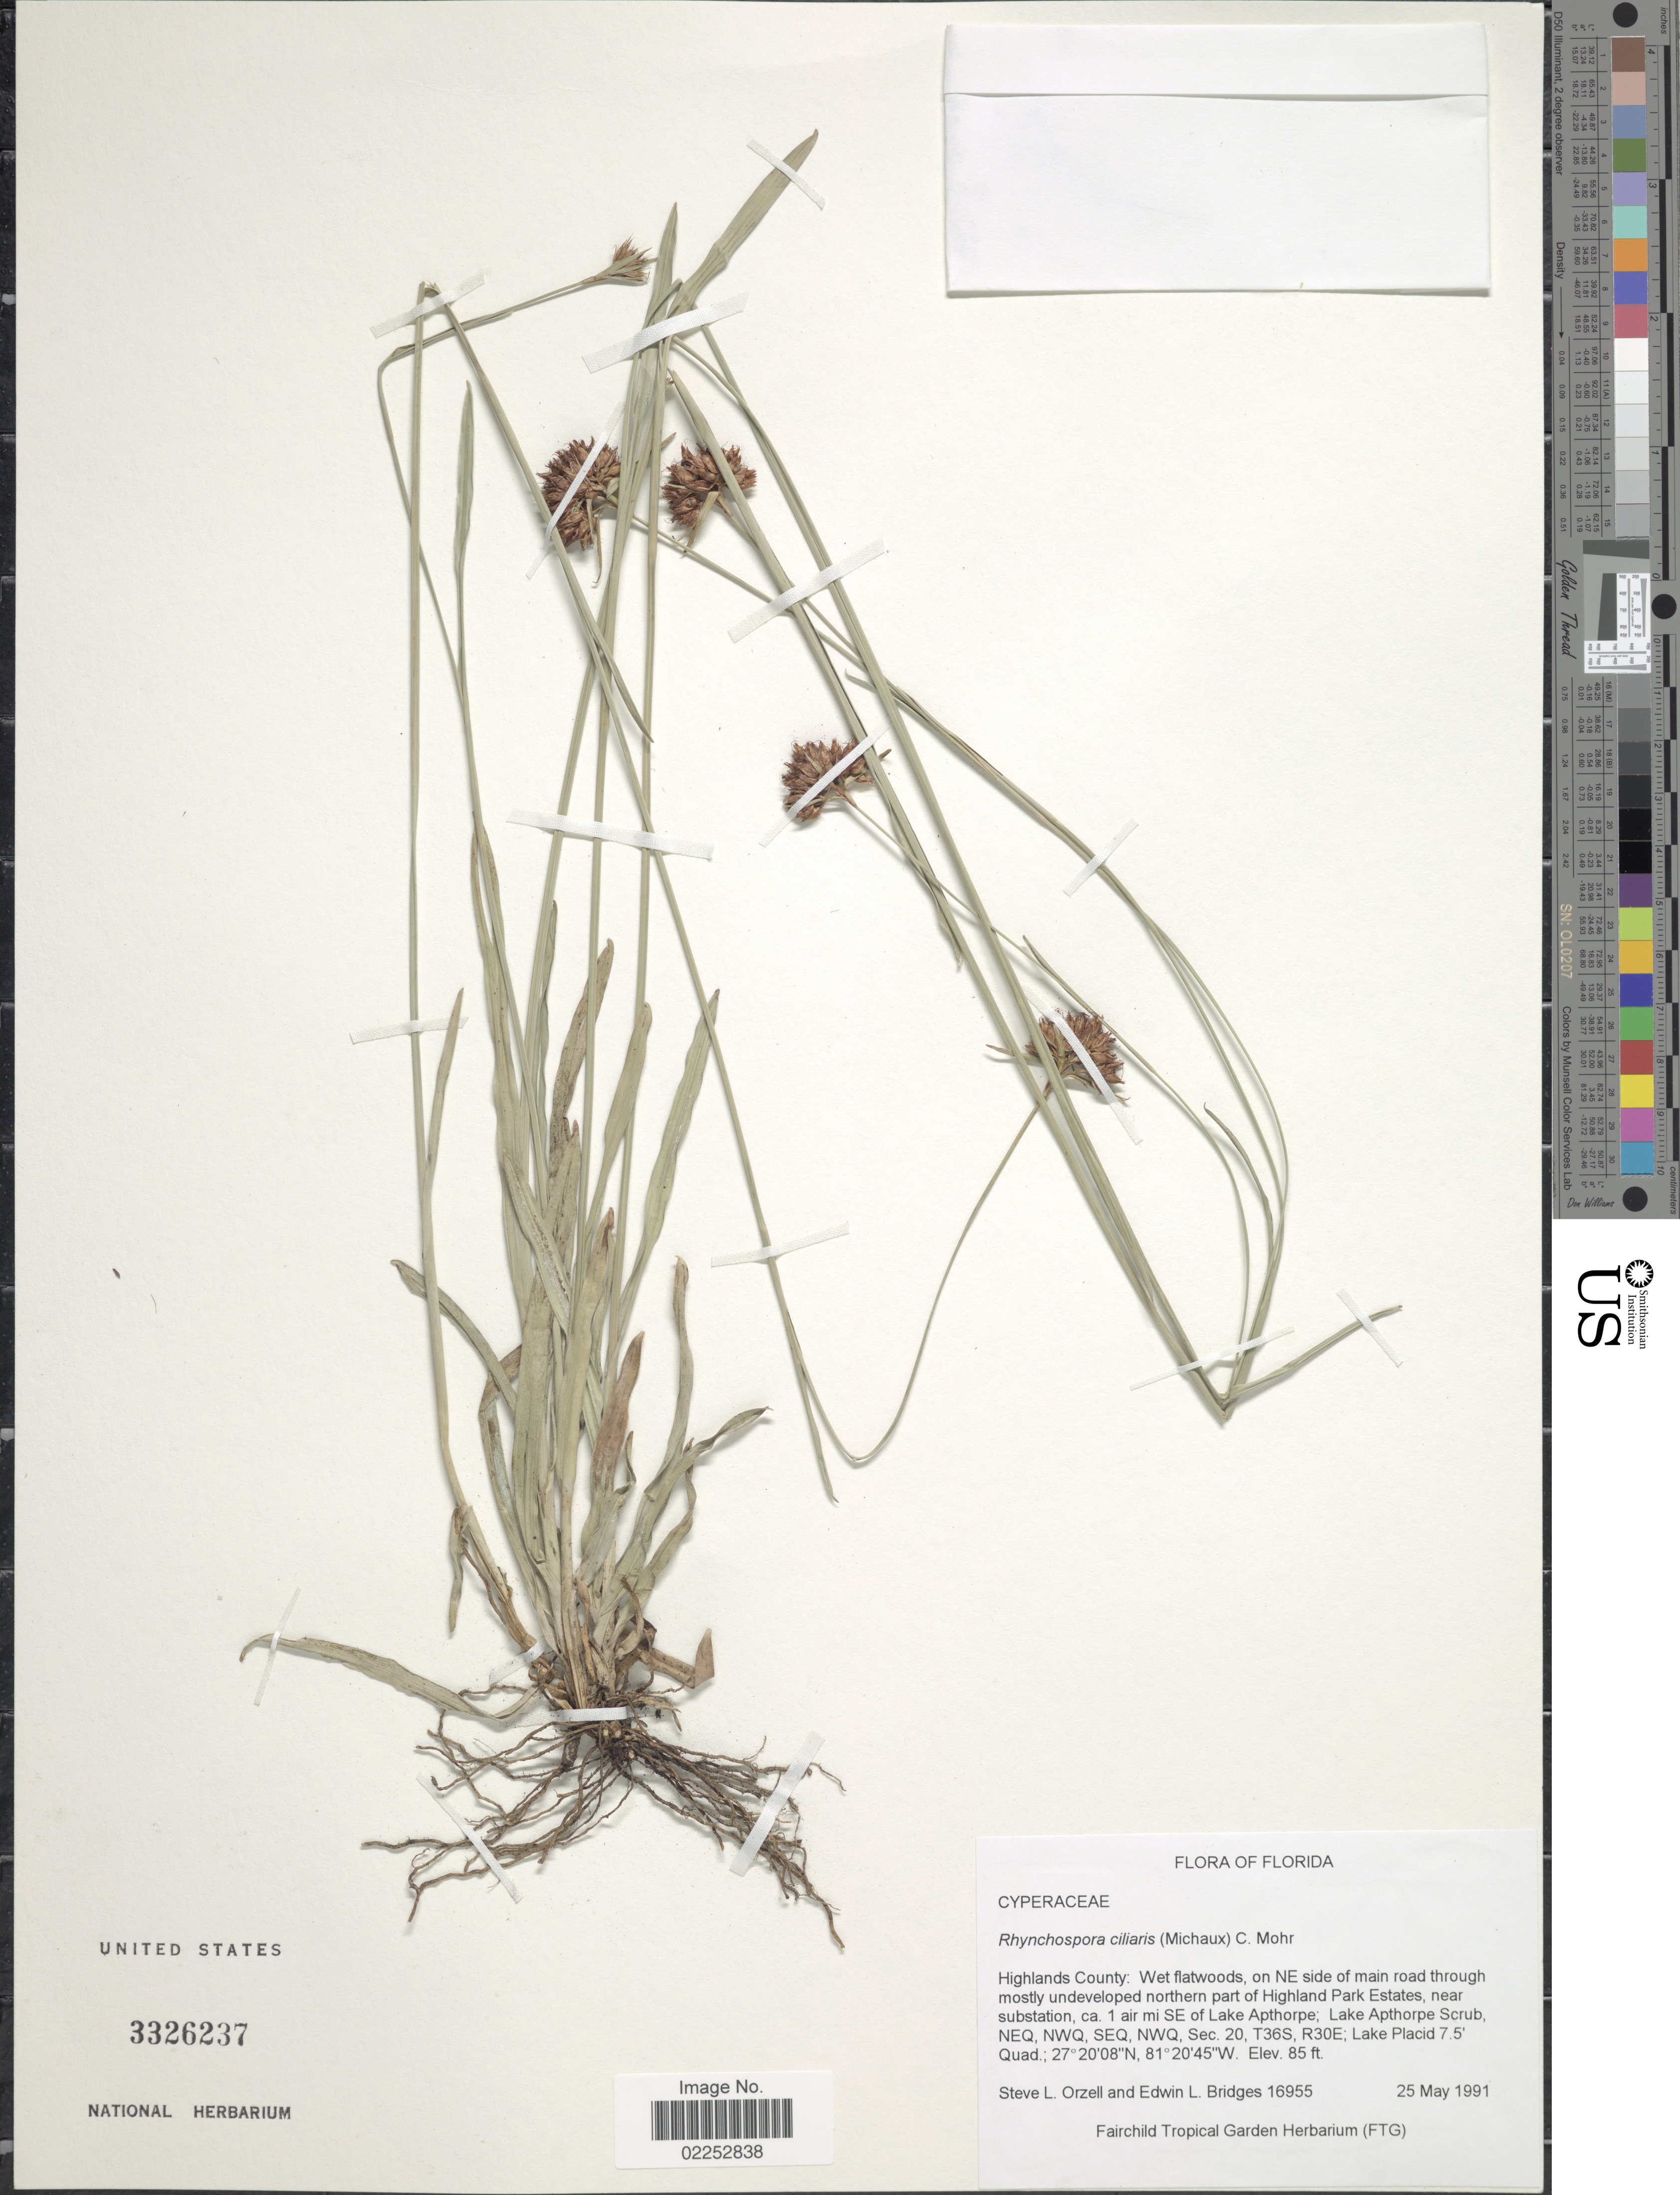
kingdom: Plantae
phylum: Tracheophyta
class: Liliopsida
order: Poales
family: Cyperaceae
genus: Rhynchospora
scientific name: Rhynchospora ciliaris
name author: (Michx.) C. Mohr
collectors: S. Orzell & E. Bridges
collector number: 16955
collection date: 1991-05-25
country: United States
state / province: Florida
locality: Highlands County: on NE side of main road through mostly undeveloped northern part of Highland Park Estates, near substation, ca. 1 air mi SE of Lake Apthorpe; Lake Apthorpe Scrub, NEQ, NWQ, SEQ, NWQ, Sec. 20, T36S, R30E; Lake Placid. 7.5' Quad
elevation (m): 26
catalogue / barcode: US 3326237